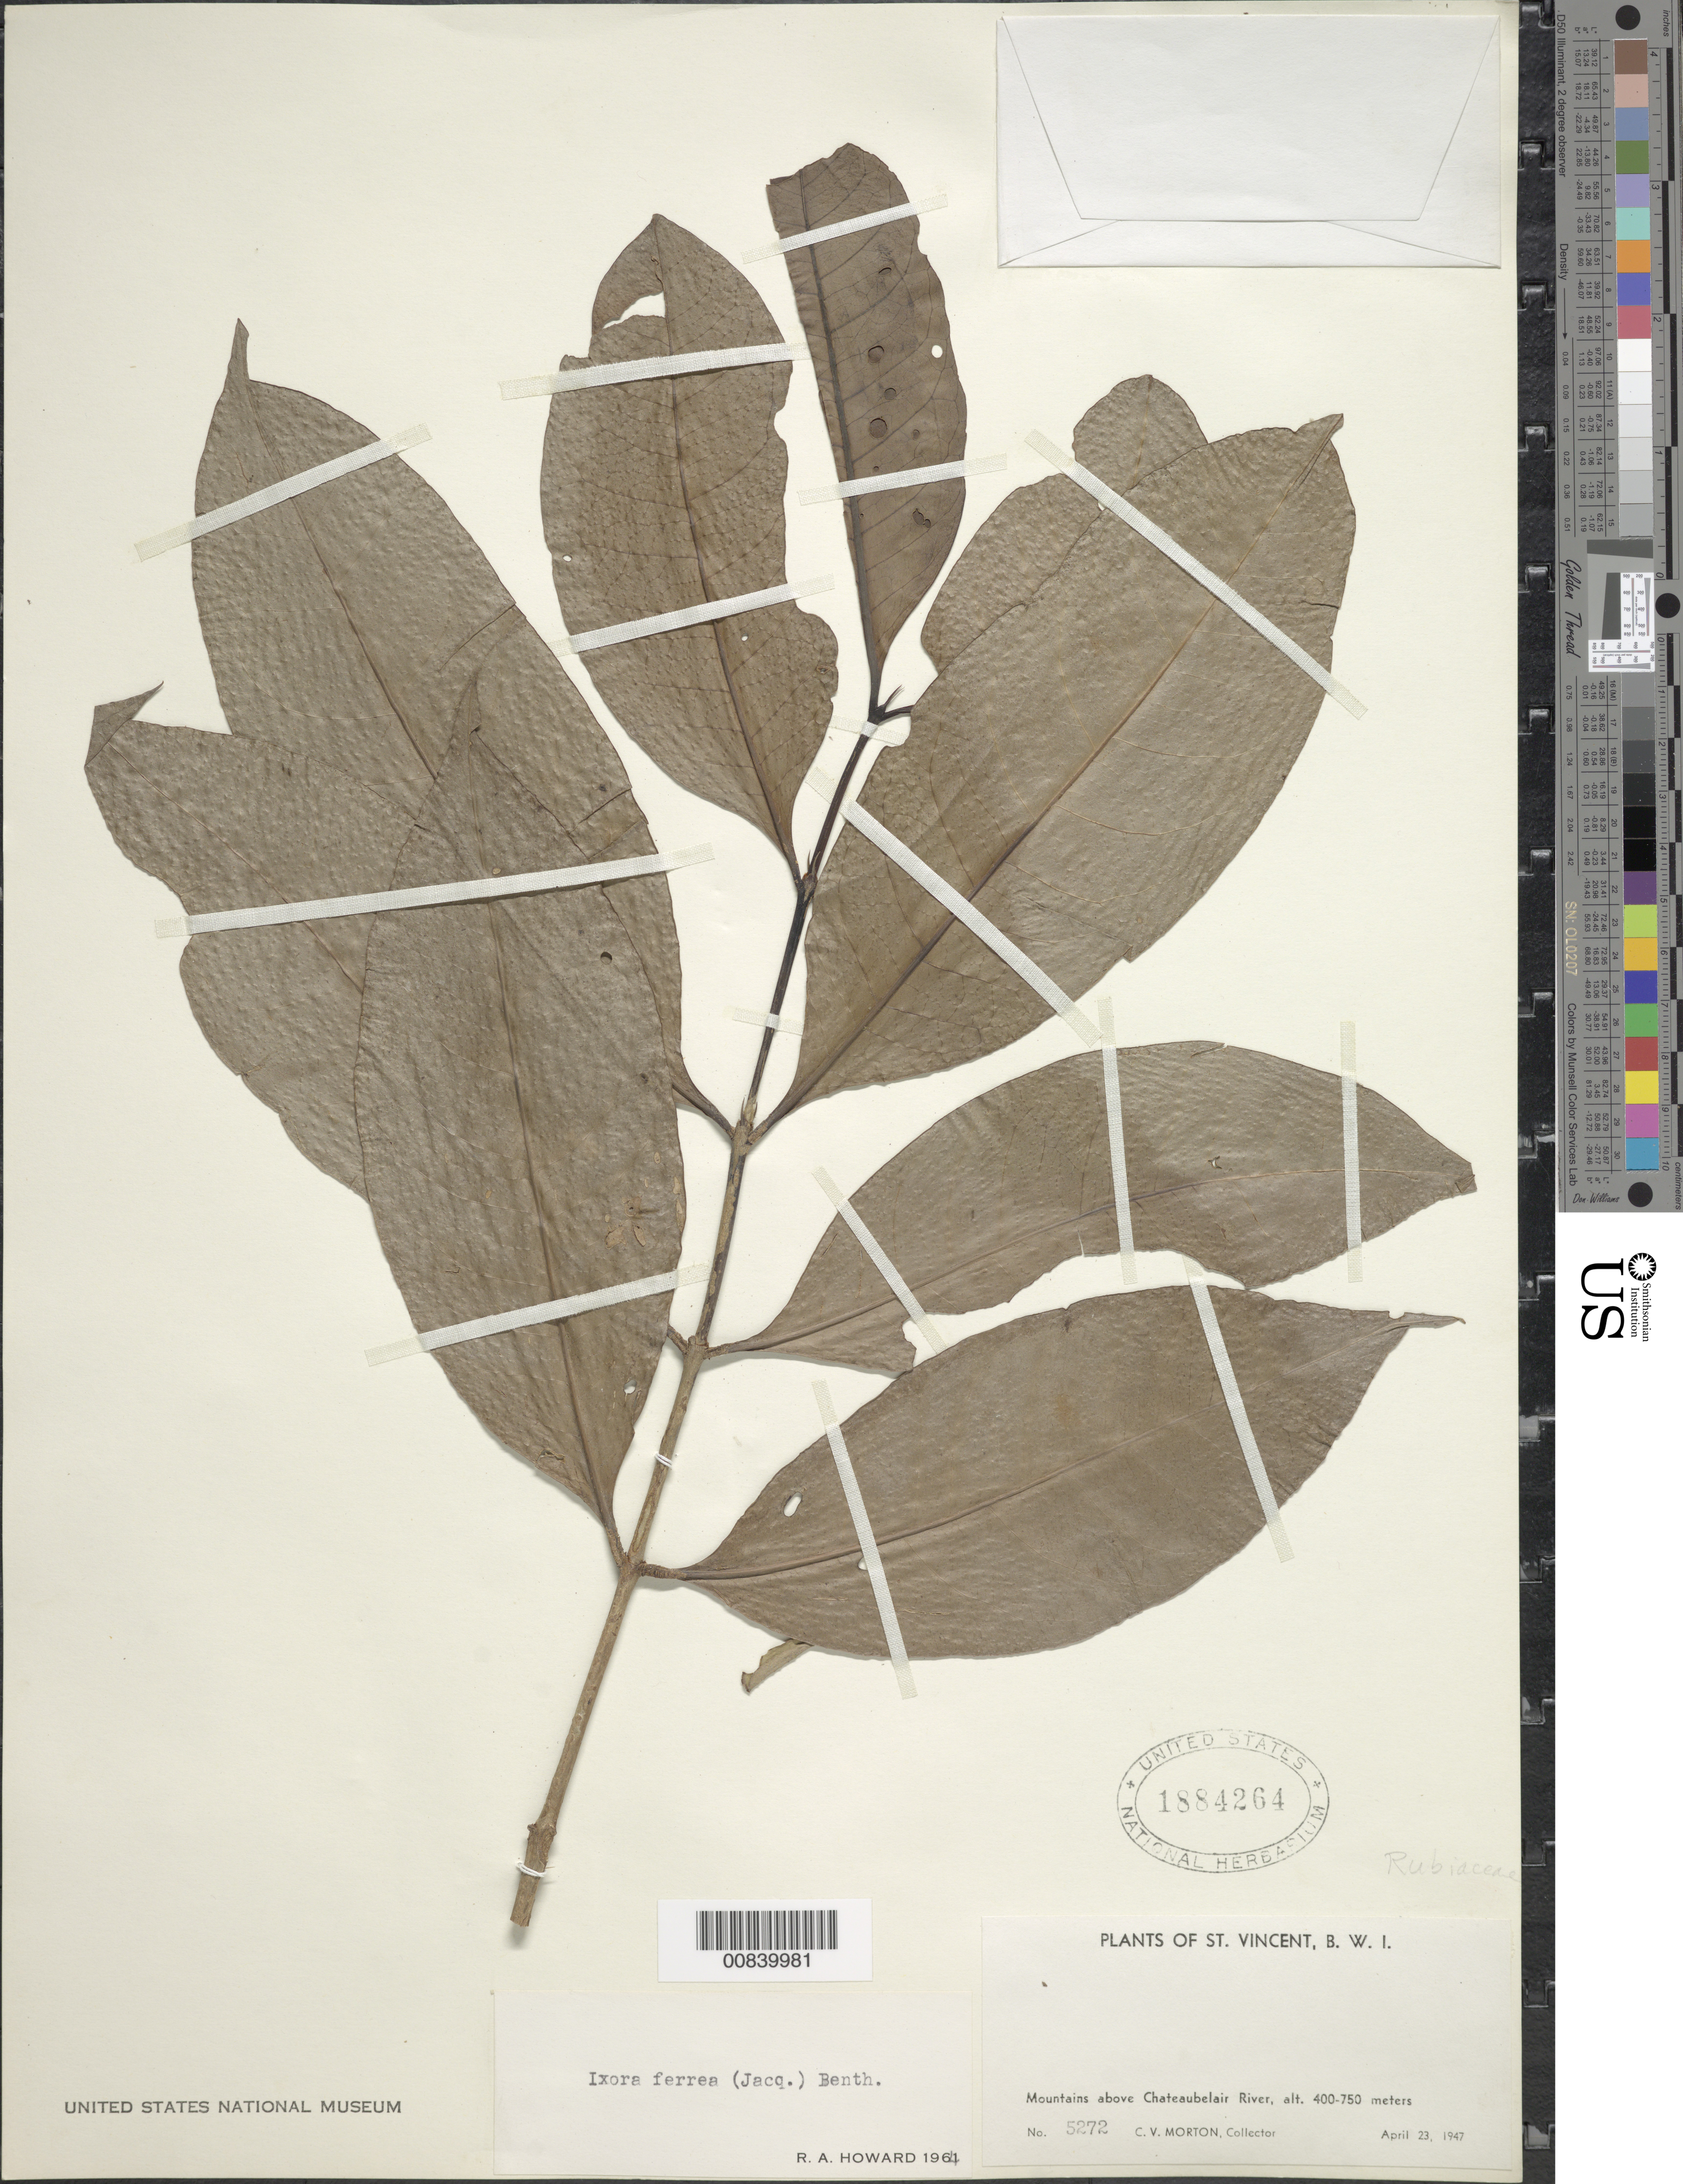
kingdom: Plantae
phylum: Tracheophyta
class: Magnoliopsida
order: Gentianales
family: Rubiaceae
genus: Ixora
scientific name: Ixora ferrea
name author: (Jacq.) Benth.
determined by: Howard, R. A.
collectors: C. V. Morton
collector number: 5272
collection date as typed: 23 Apr 1947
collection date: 1947-04-23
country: St. Vincent - Grenadines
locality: Mountains above Chateaubelair River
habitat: Montane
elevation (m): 400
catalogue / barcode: US 1884264